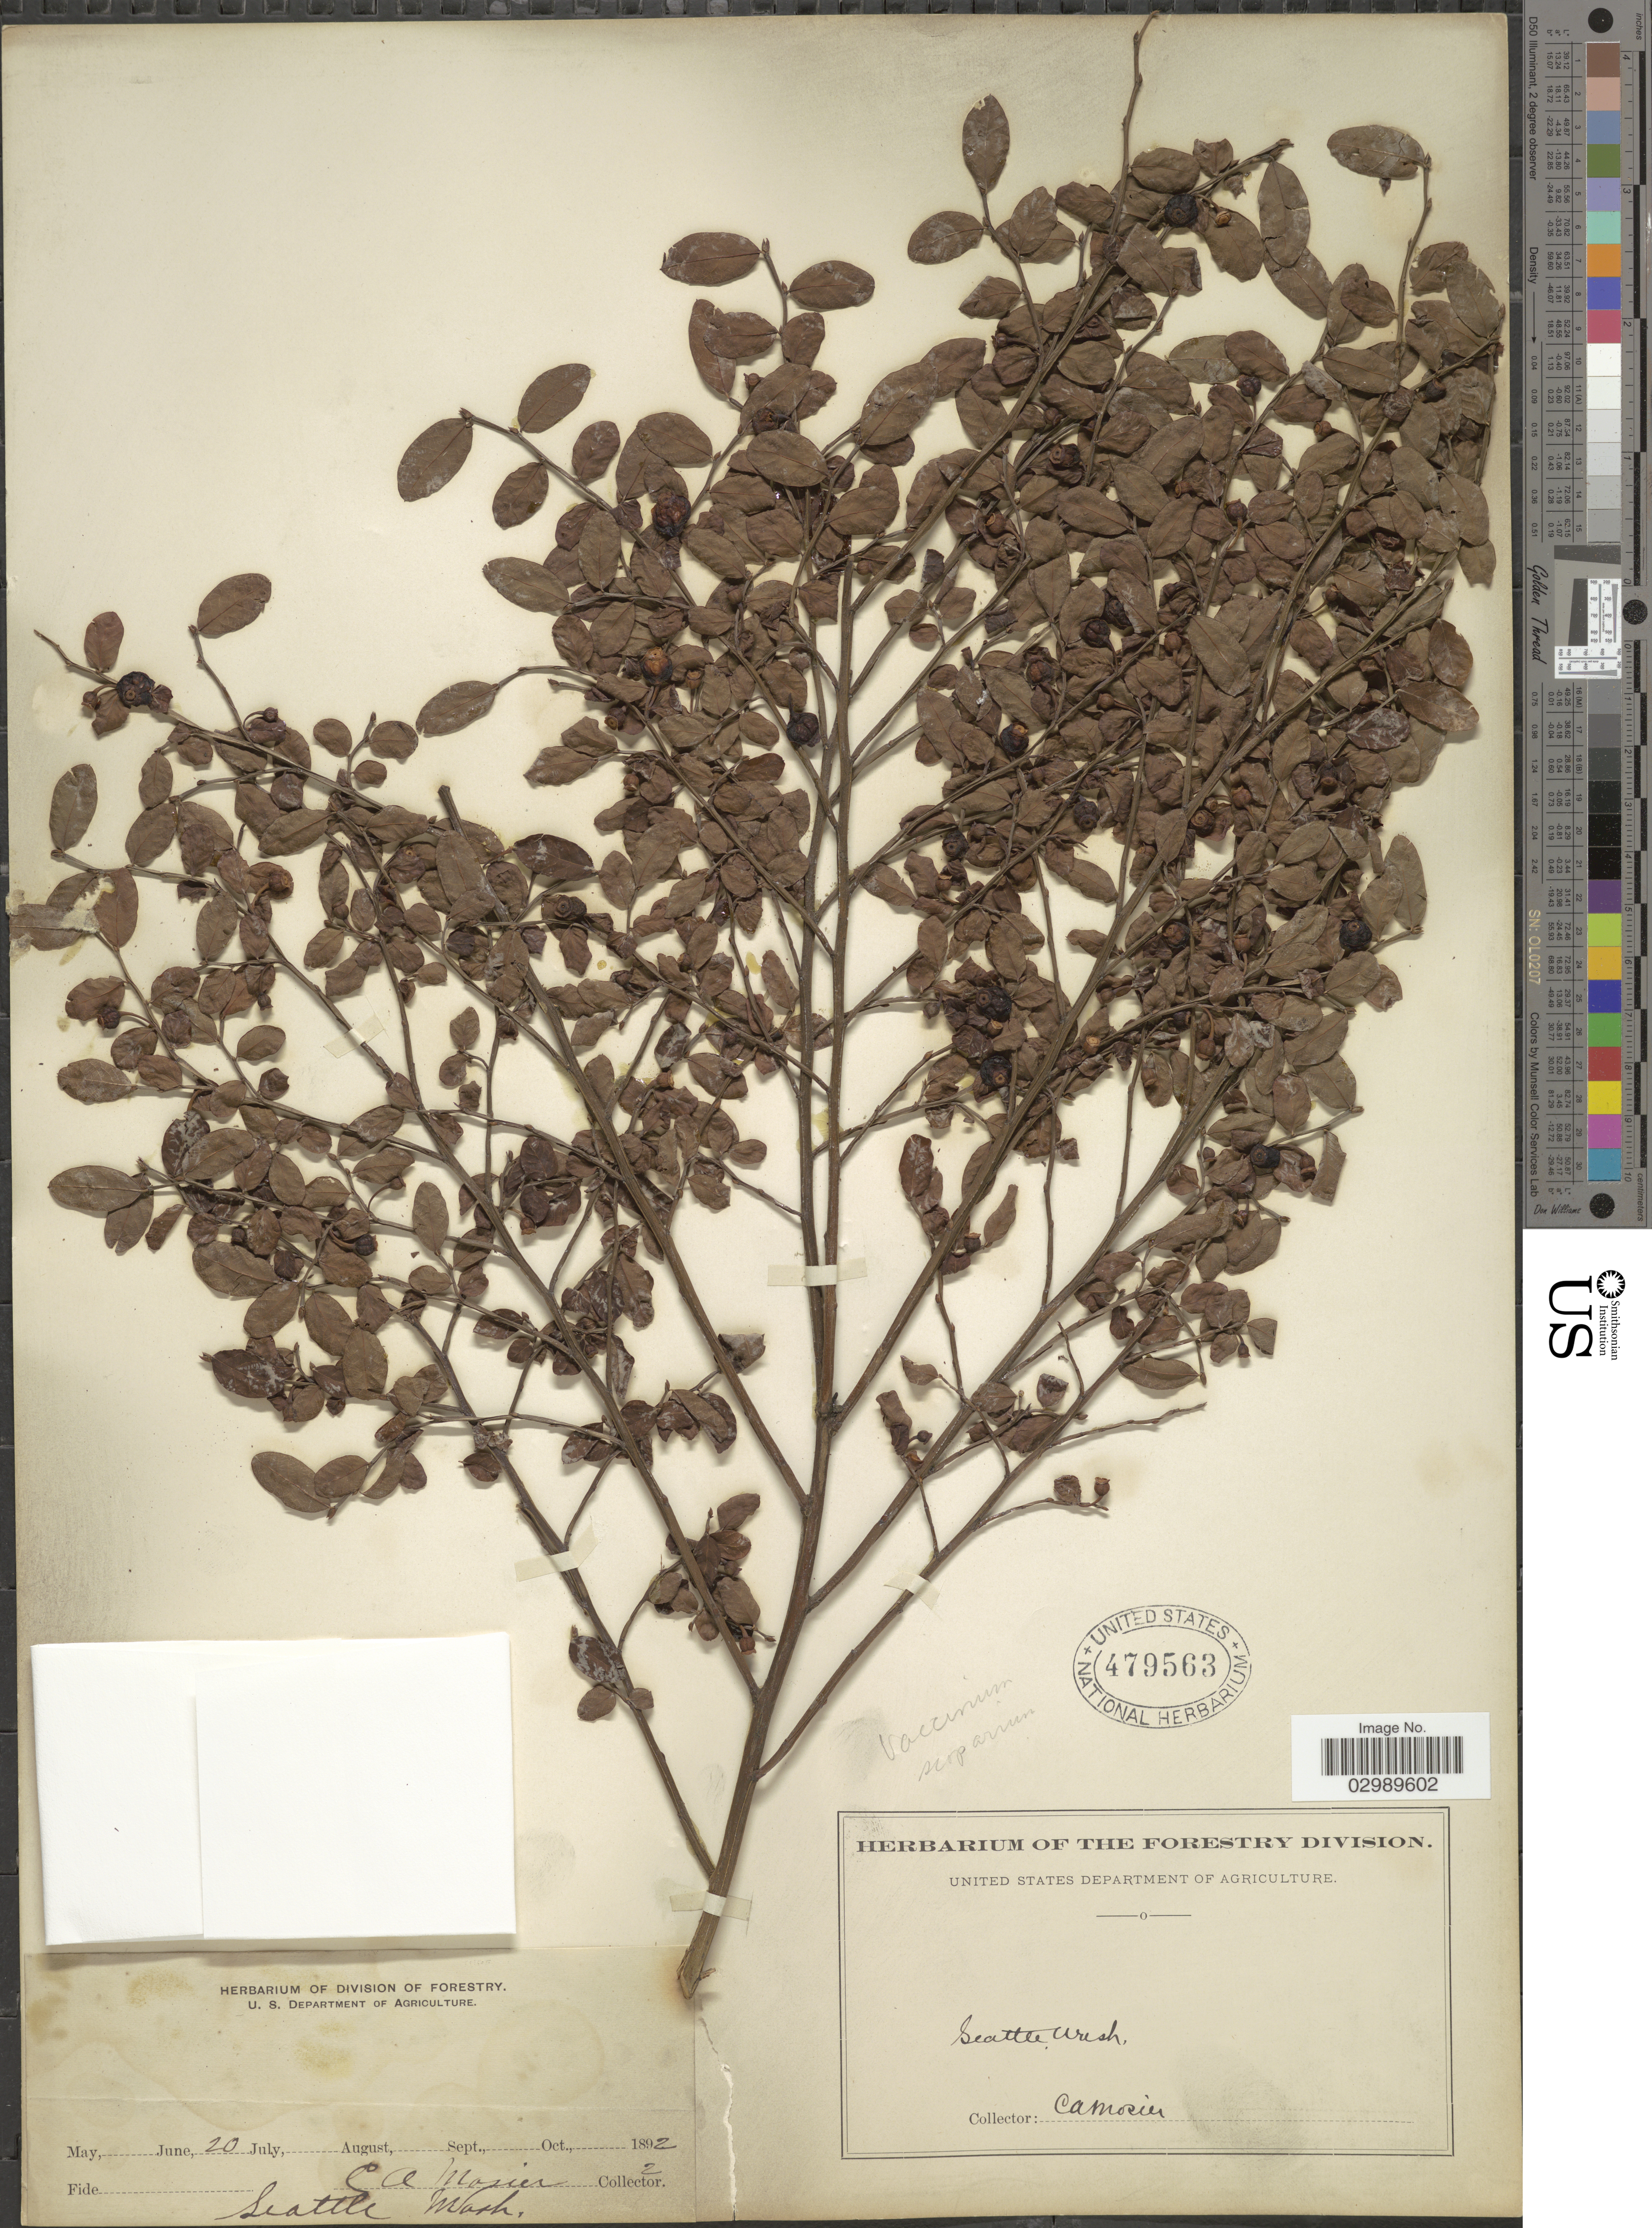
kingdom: Plantae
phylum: Tracheophyta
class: Magnoliopsida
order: Ericales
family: Ericaceae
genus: Vaccinium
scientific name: Vaccinium scoparium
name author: Leiberg ex Coville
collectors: C. A. Mosier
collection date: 1892-06-20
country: United States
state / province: Washington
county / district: King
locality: Seattle.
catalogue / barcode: US 479563